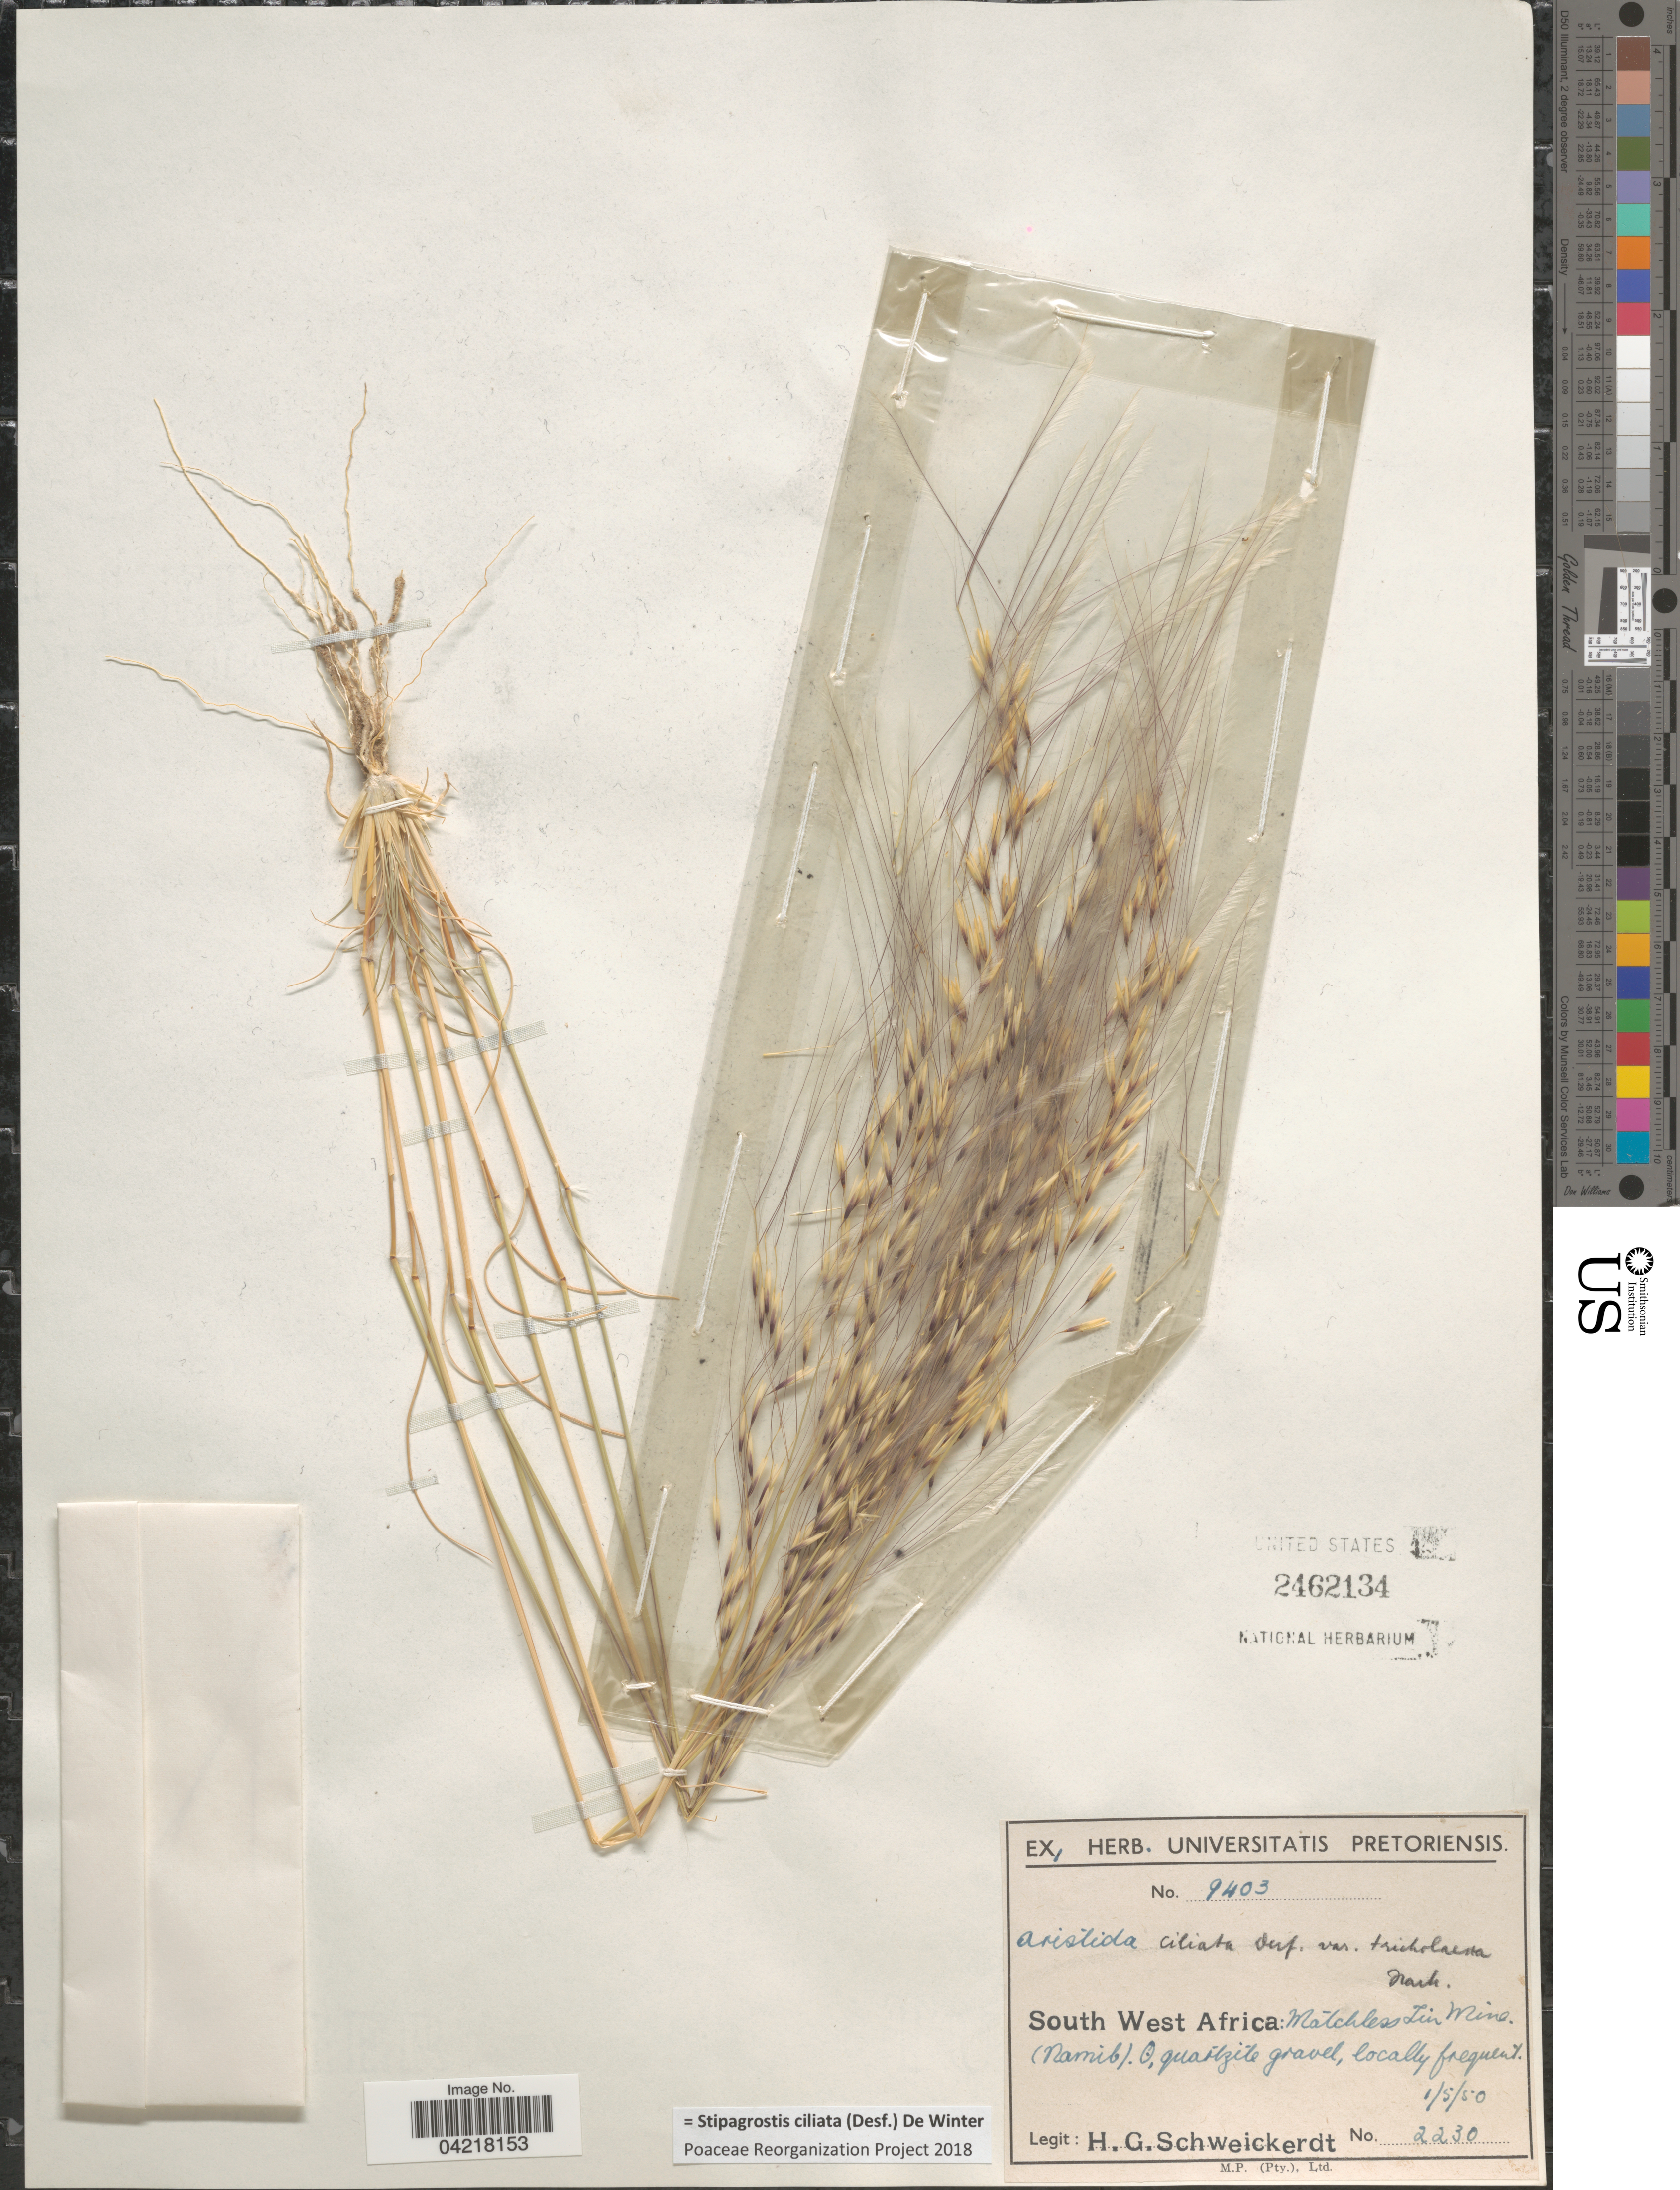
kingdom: Plantae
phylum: Tracheophyta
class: Liliopsida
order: Poales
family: Poaceae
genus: Stipagrostis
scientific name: Stipagrostis ciliata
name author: (Desf.) De Winter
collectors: H. Schweickerdt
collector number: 2230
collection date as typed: Transcribed d/m/y: 1/5/50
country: Namibia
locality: South West Africa: Matchless Lin Mina. (Namib.).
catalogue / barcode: US 2462134